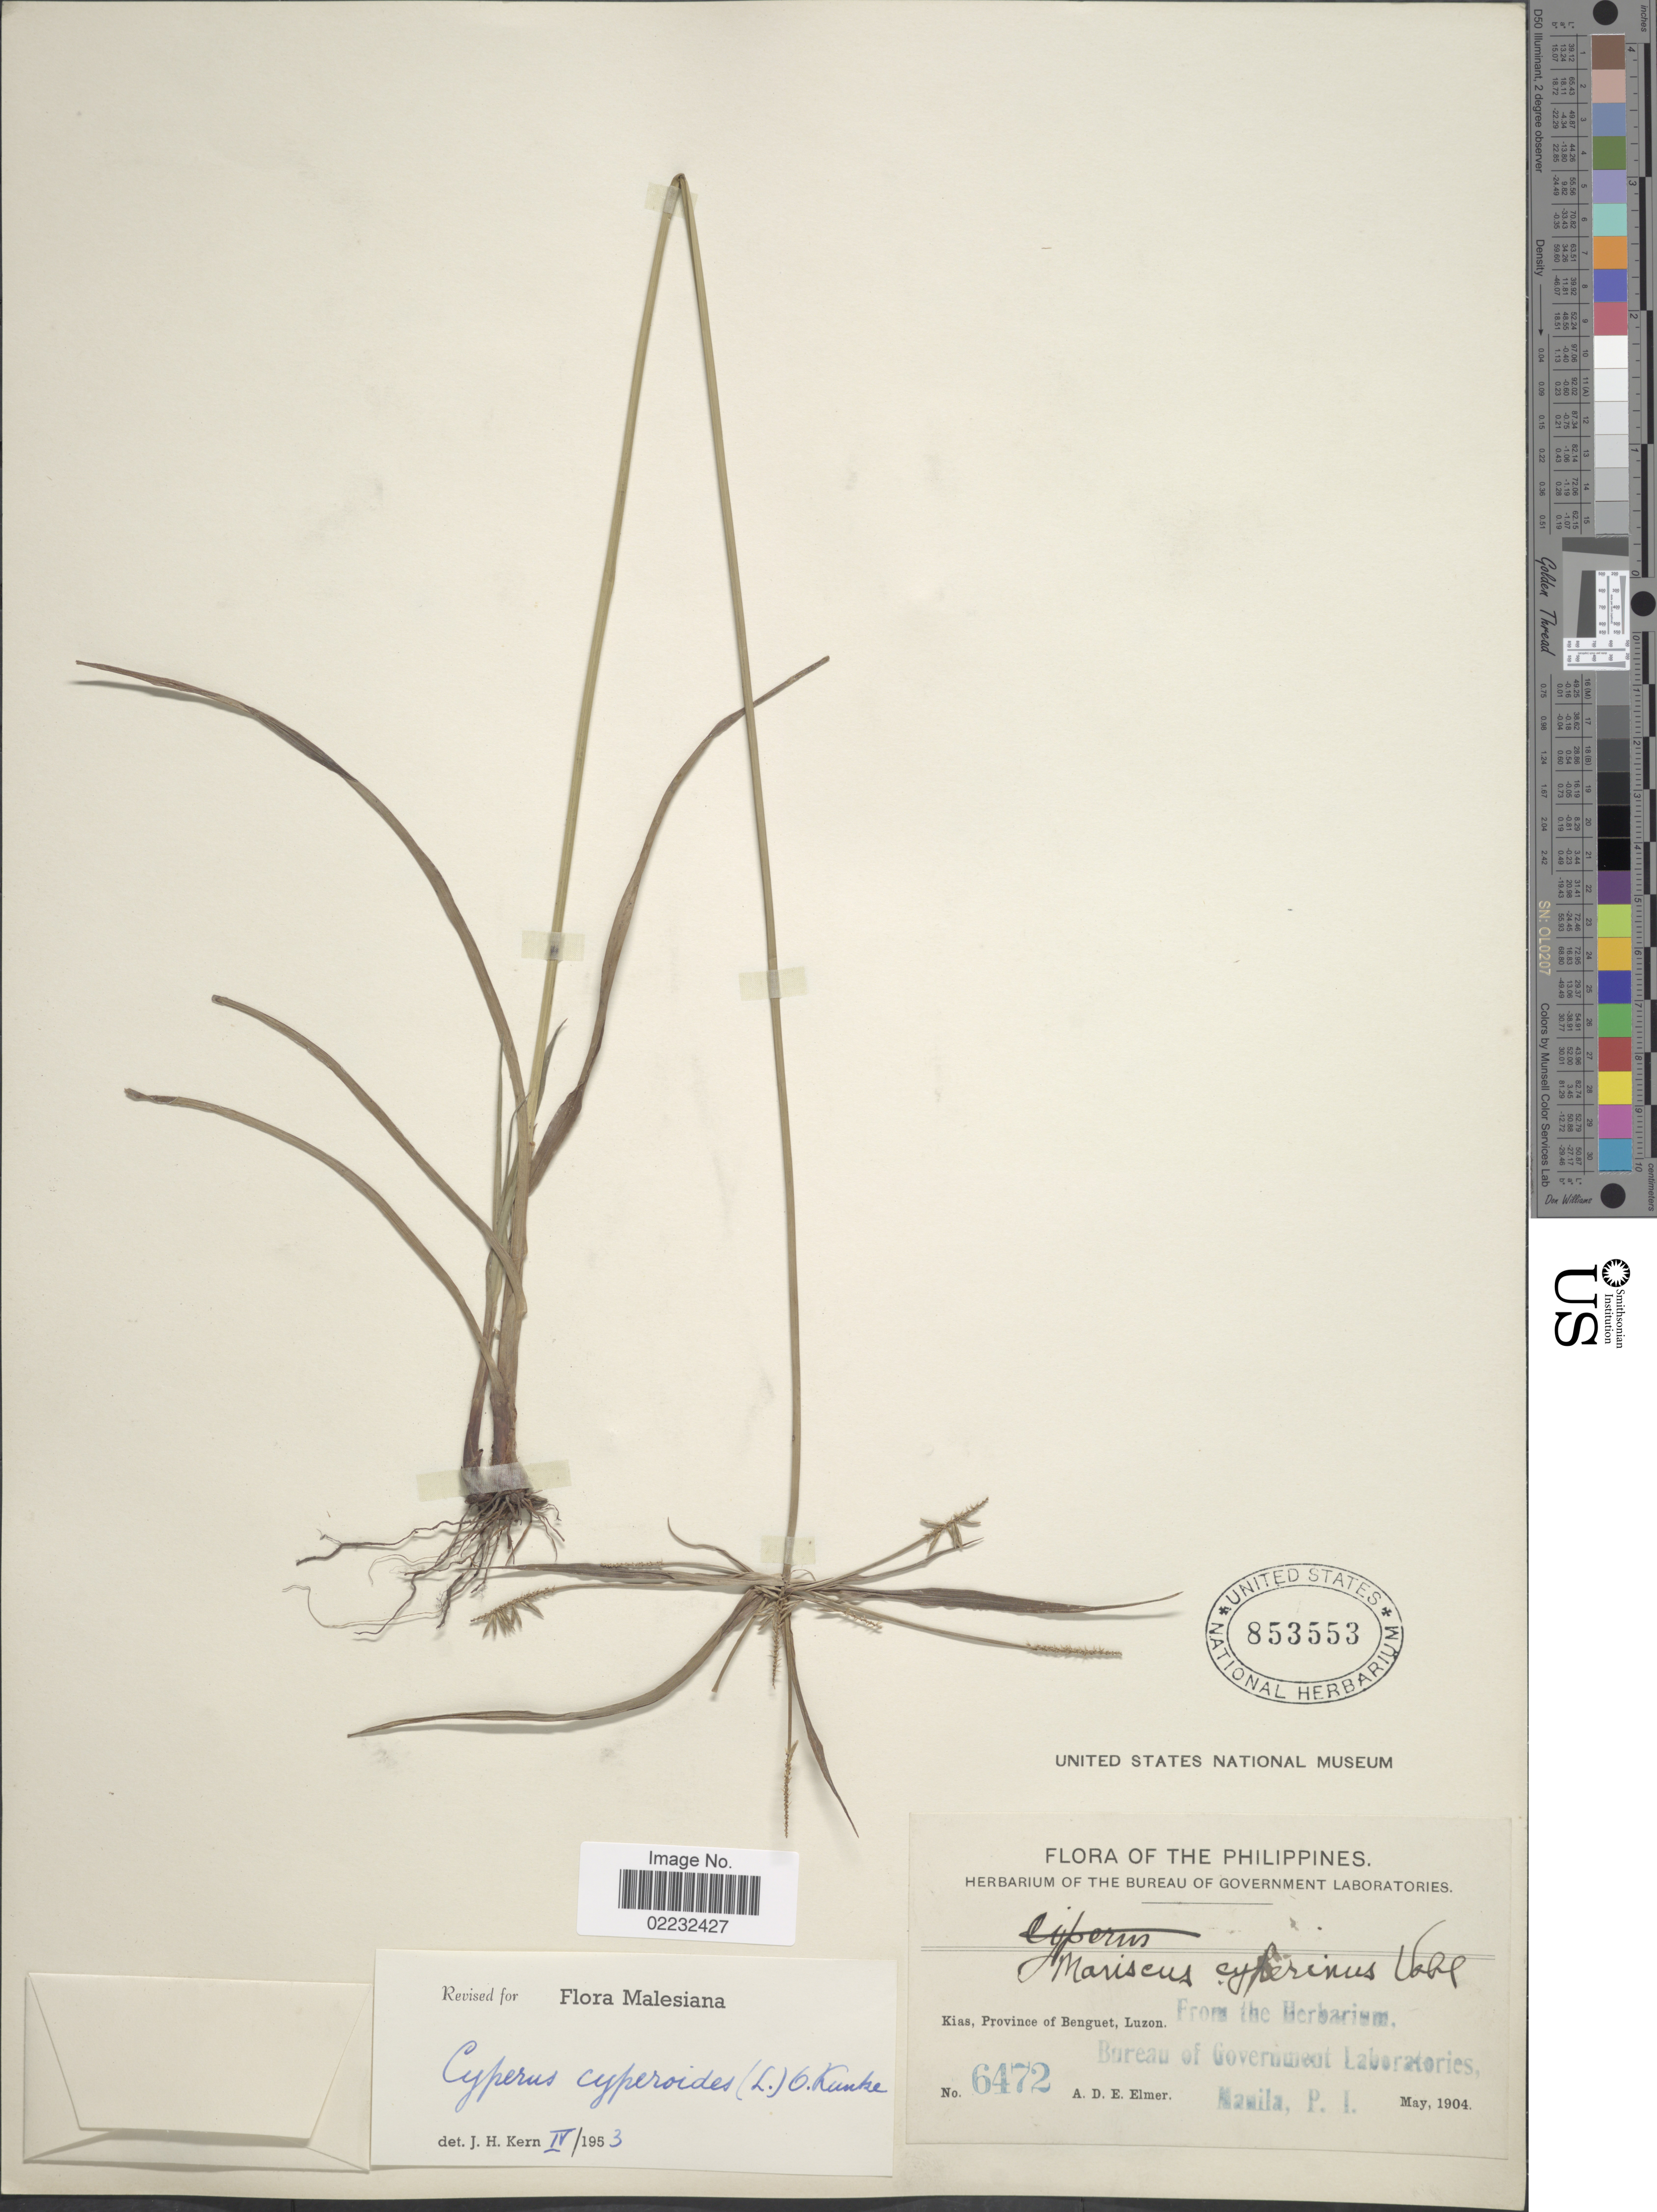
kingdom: Plantae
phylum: Tracheophyta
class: Liliopsida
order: Poales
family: Cyperaceae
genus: Cyperus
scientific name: Cyperus cyperoides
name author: (L.) Kuntze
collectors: A. D. E. Elmer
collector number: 6472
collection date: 1904-05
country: Philippines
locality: Kias, Province of Benguet, Luzon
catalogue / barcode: US 853553